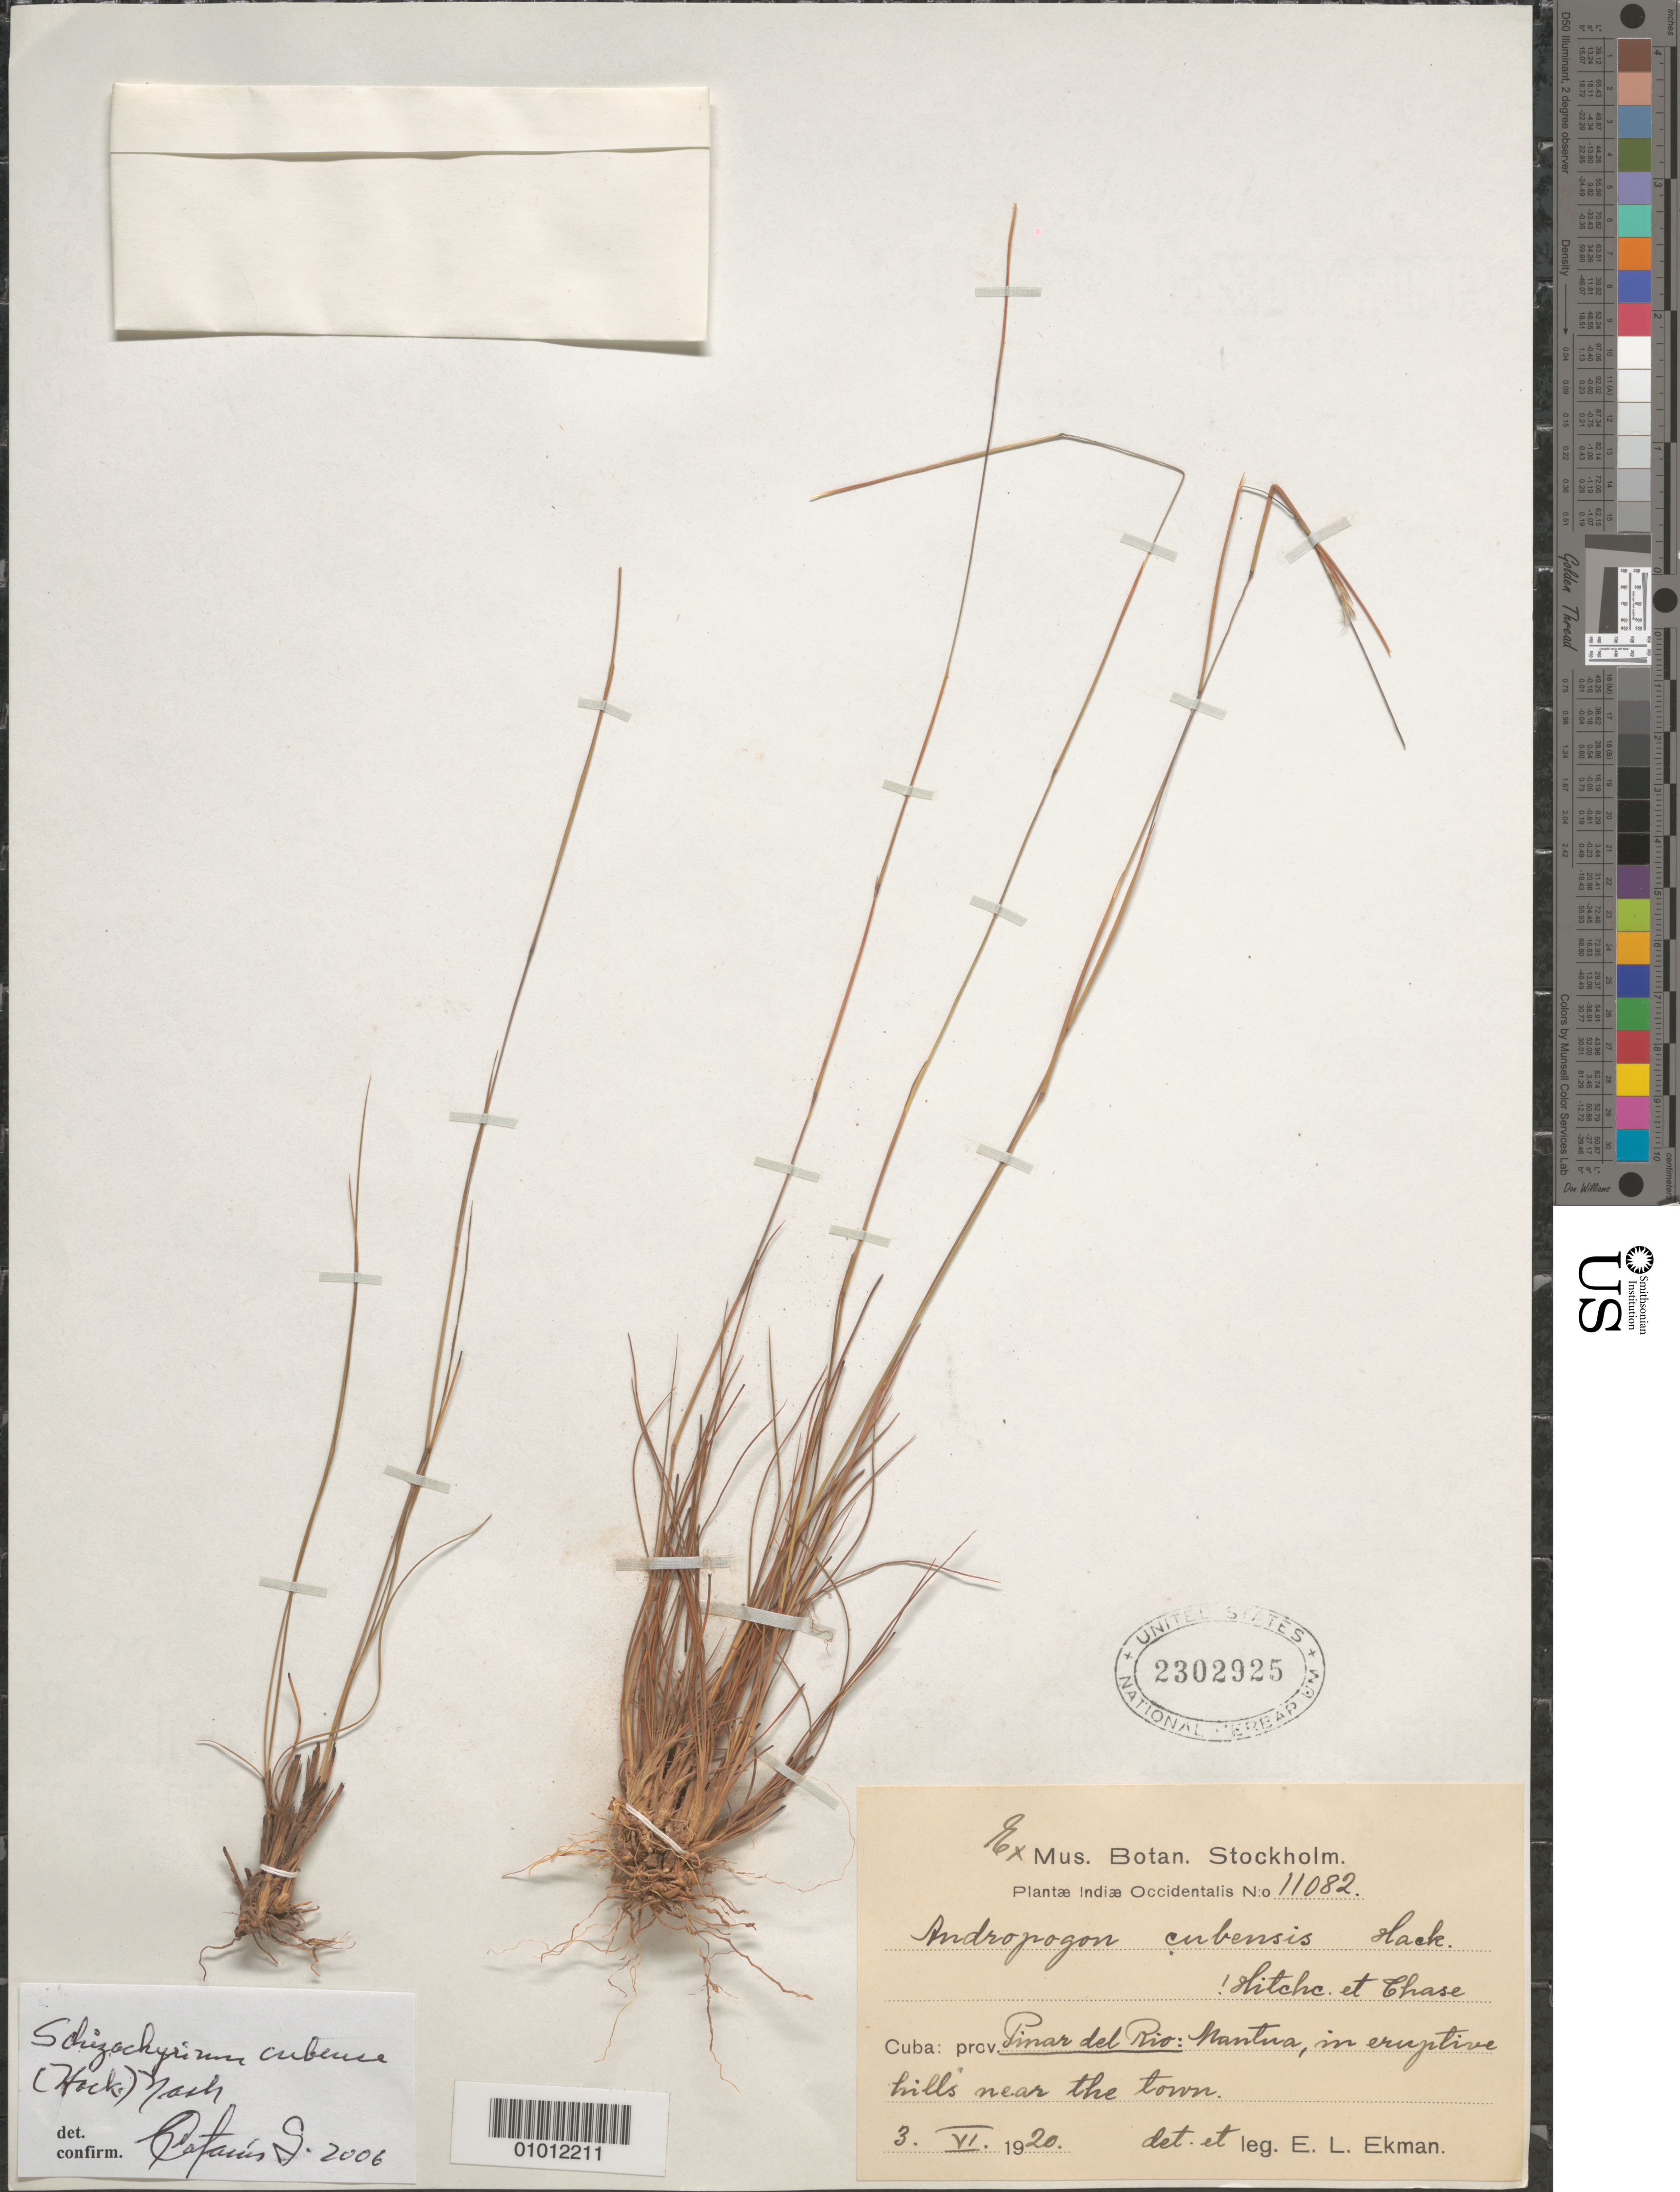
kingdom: Plantae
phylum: Tracheophyta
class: Liliopsida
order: Poales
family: Poaceae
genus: Schizachyrium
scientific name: Schizachyrium cubense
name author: (Hack.) Nash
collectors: E. L. Ekman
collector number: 11082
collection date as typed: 03 Jun 1920 or 06 Mar 1920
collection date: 1920-03-06 or 1920-06-03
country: Cuba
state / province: Pinar del Rio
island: Cuba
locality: Mantuta, in eruptive hills near the town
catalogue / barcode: US 2302925